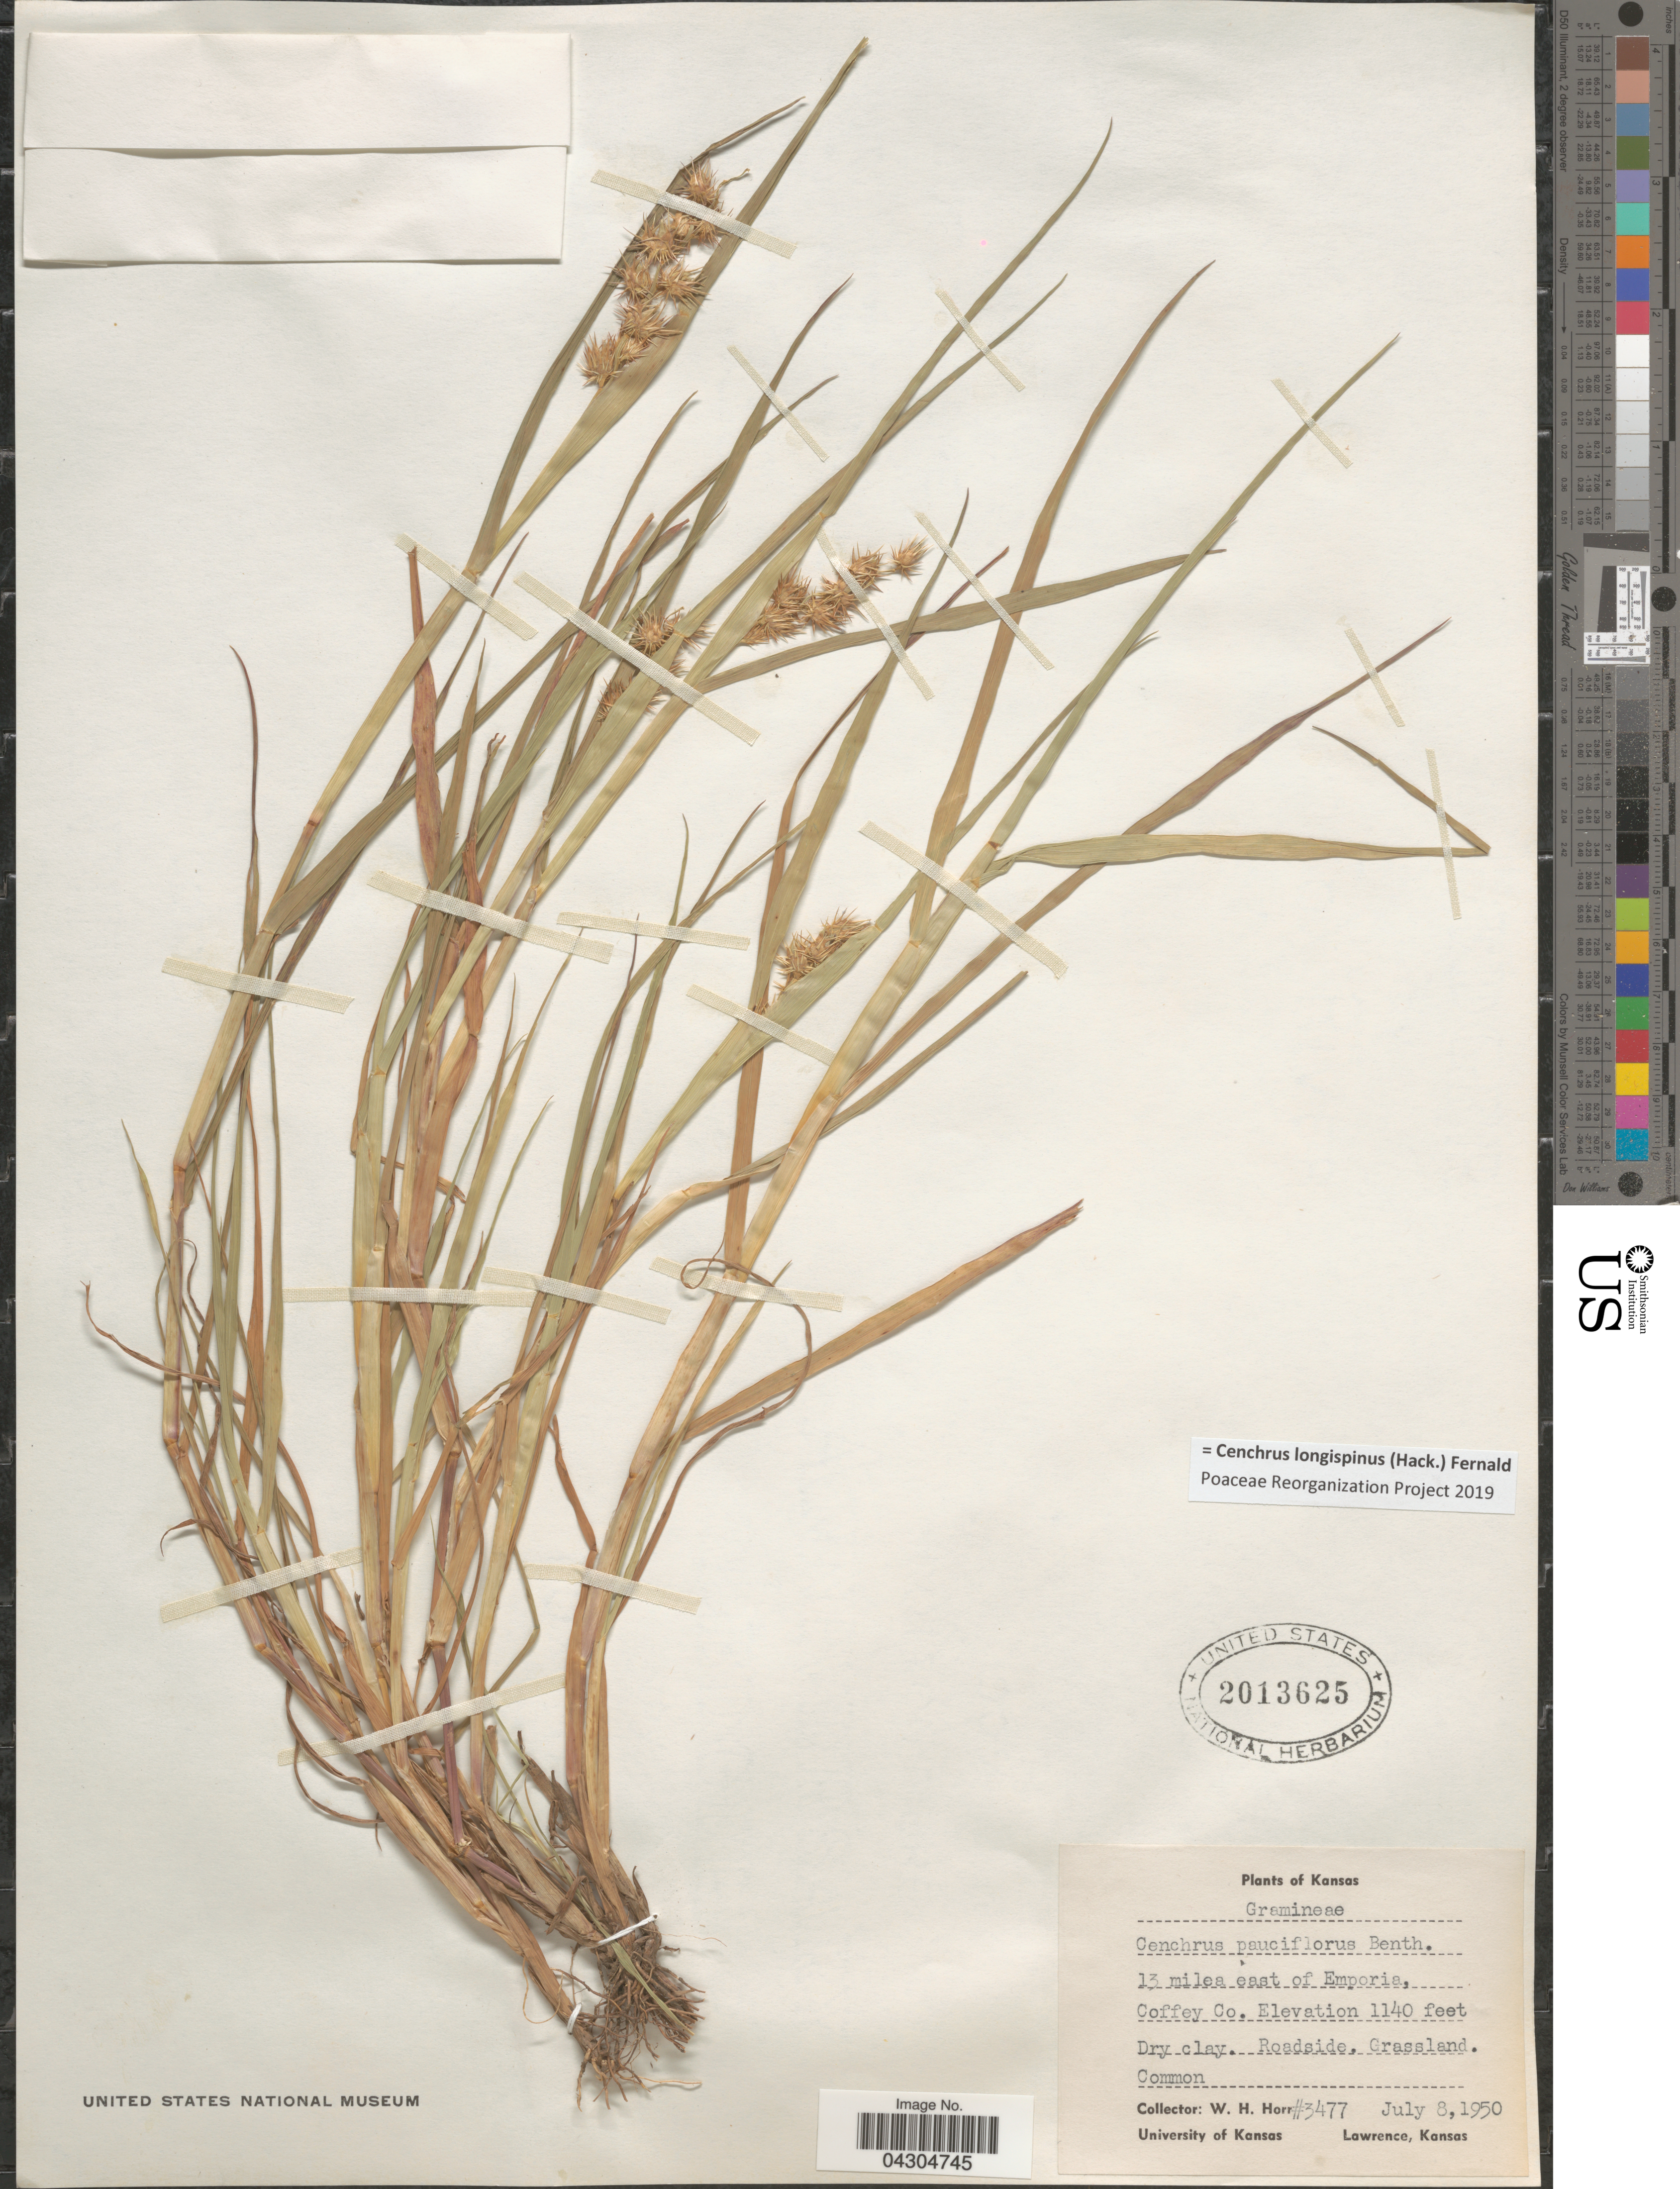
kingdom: Plantae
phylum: Tracheophyta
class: Liliopsida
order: Poales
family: Poaceae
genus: Cenchrus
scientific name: Cenchrus longispinus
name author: (Hack.) Fernald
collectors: W. H. Horr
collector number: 3477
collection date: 1950-07-08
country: United States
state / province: Kansas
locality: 13 milea east of Emporia, Coffey Co.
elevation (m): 347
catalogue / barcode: US 2013625